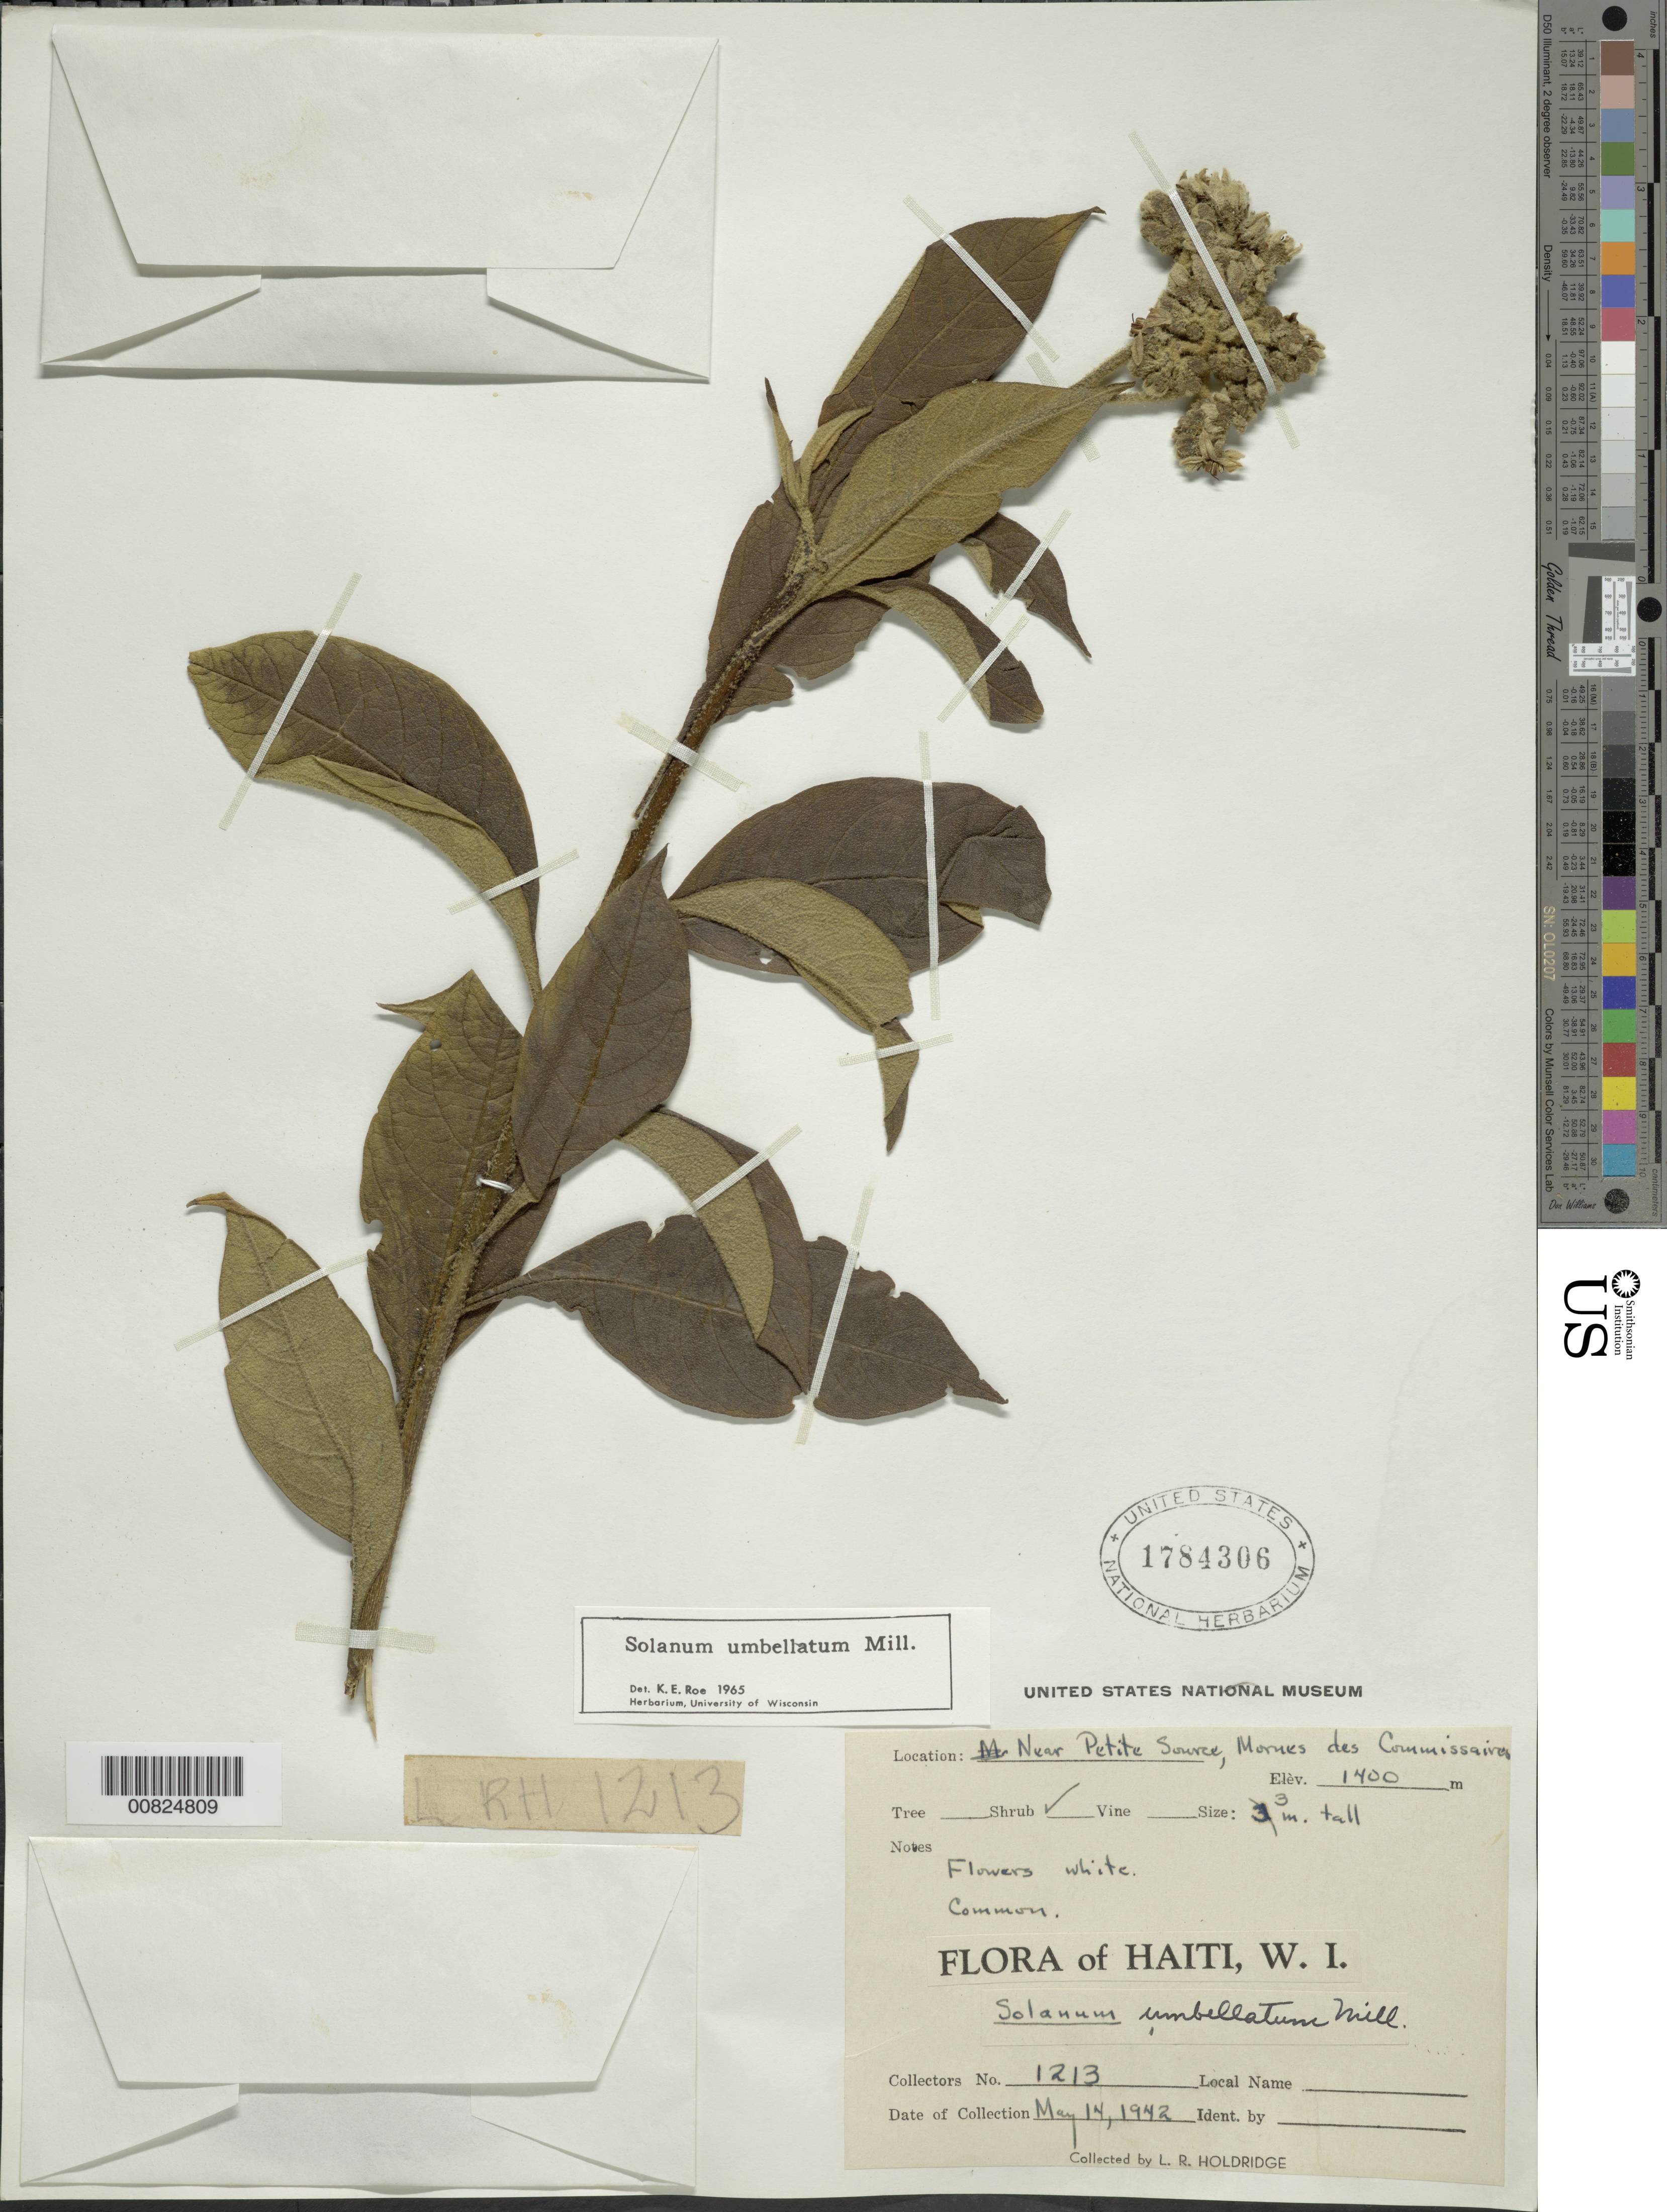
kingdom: Plantae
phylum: Tracheophyta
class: Magnoliopsida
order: Solanales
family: Solanaceae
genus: Solanum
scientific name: Solanum umbellatum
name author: Mill.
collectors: L. Holdridge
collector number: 1213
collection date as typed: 14 May 1942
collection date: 1942-05-14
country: Haiti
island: Hispaniola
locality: Near Petite Source, Mornes des Commissaires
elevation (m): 1400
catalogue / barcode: US 1784306